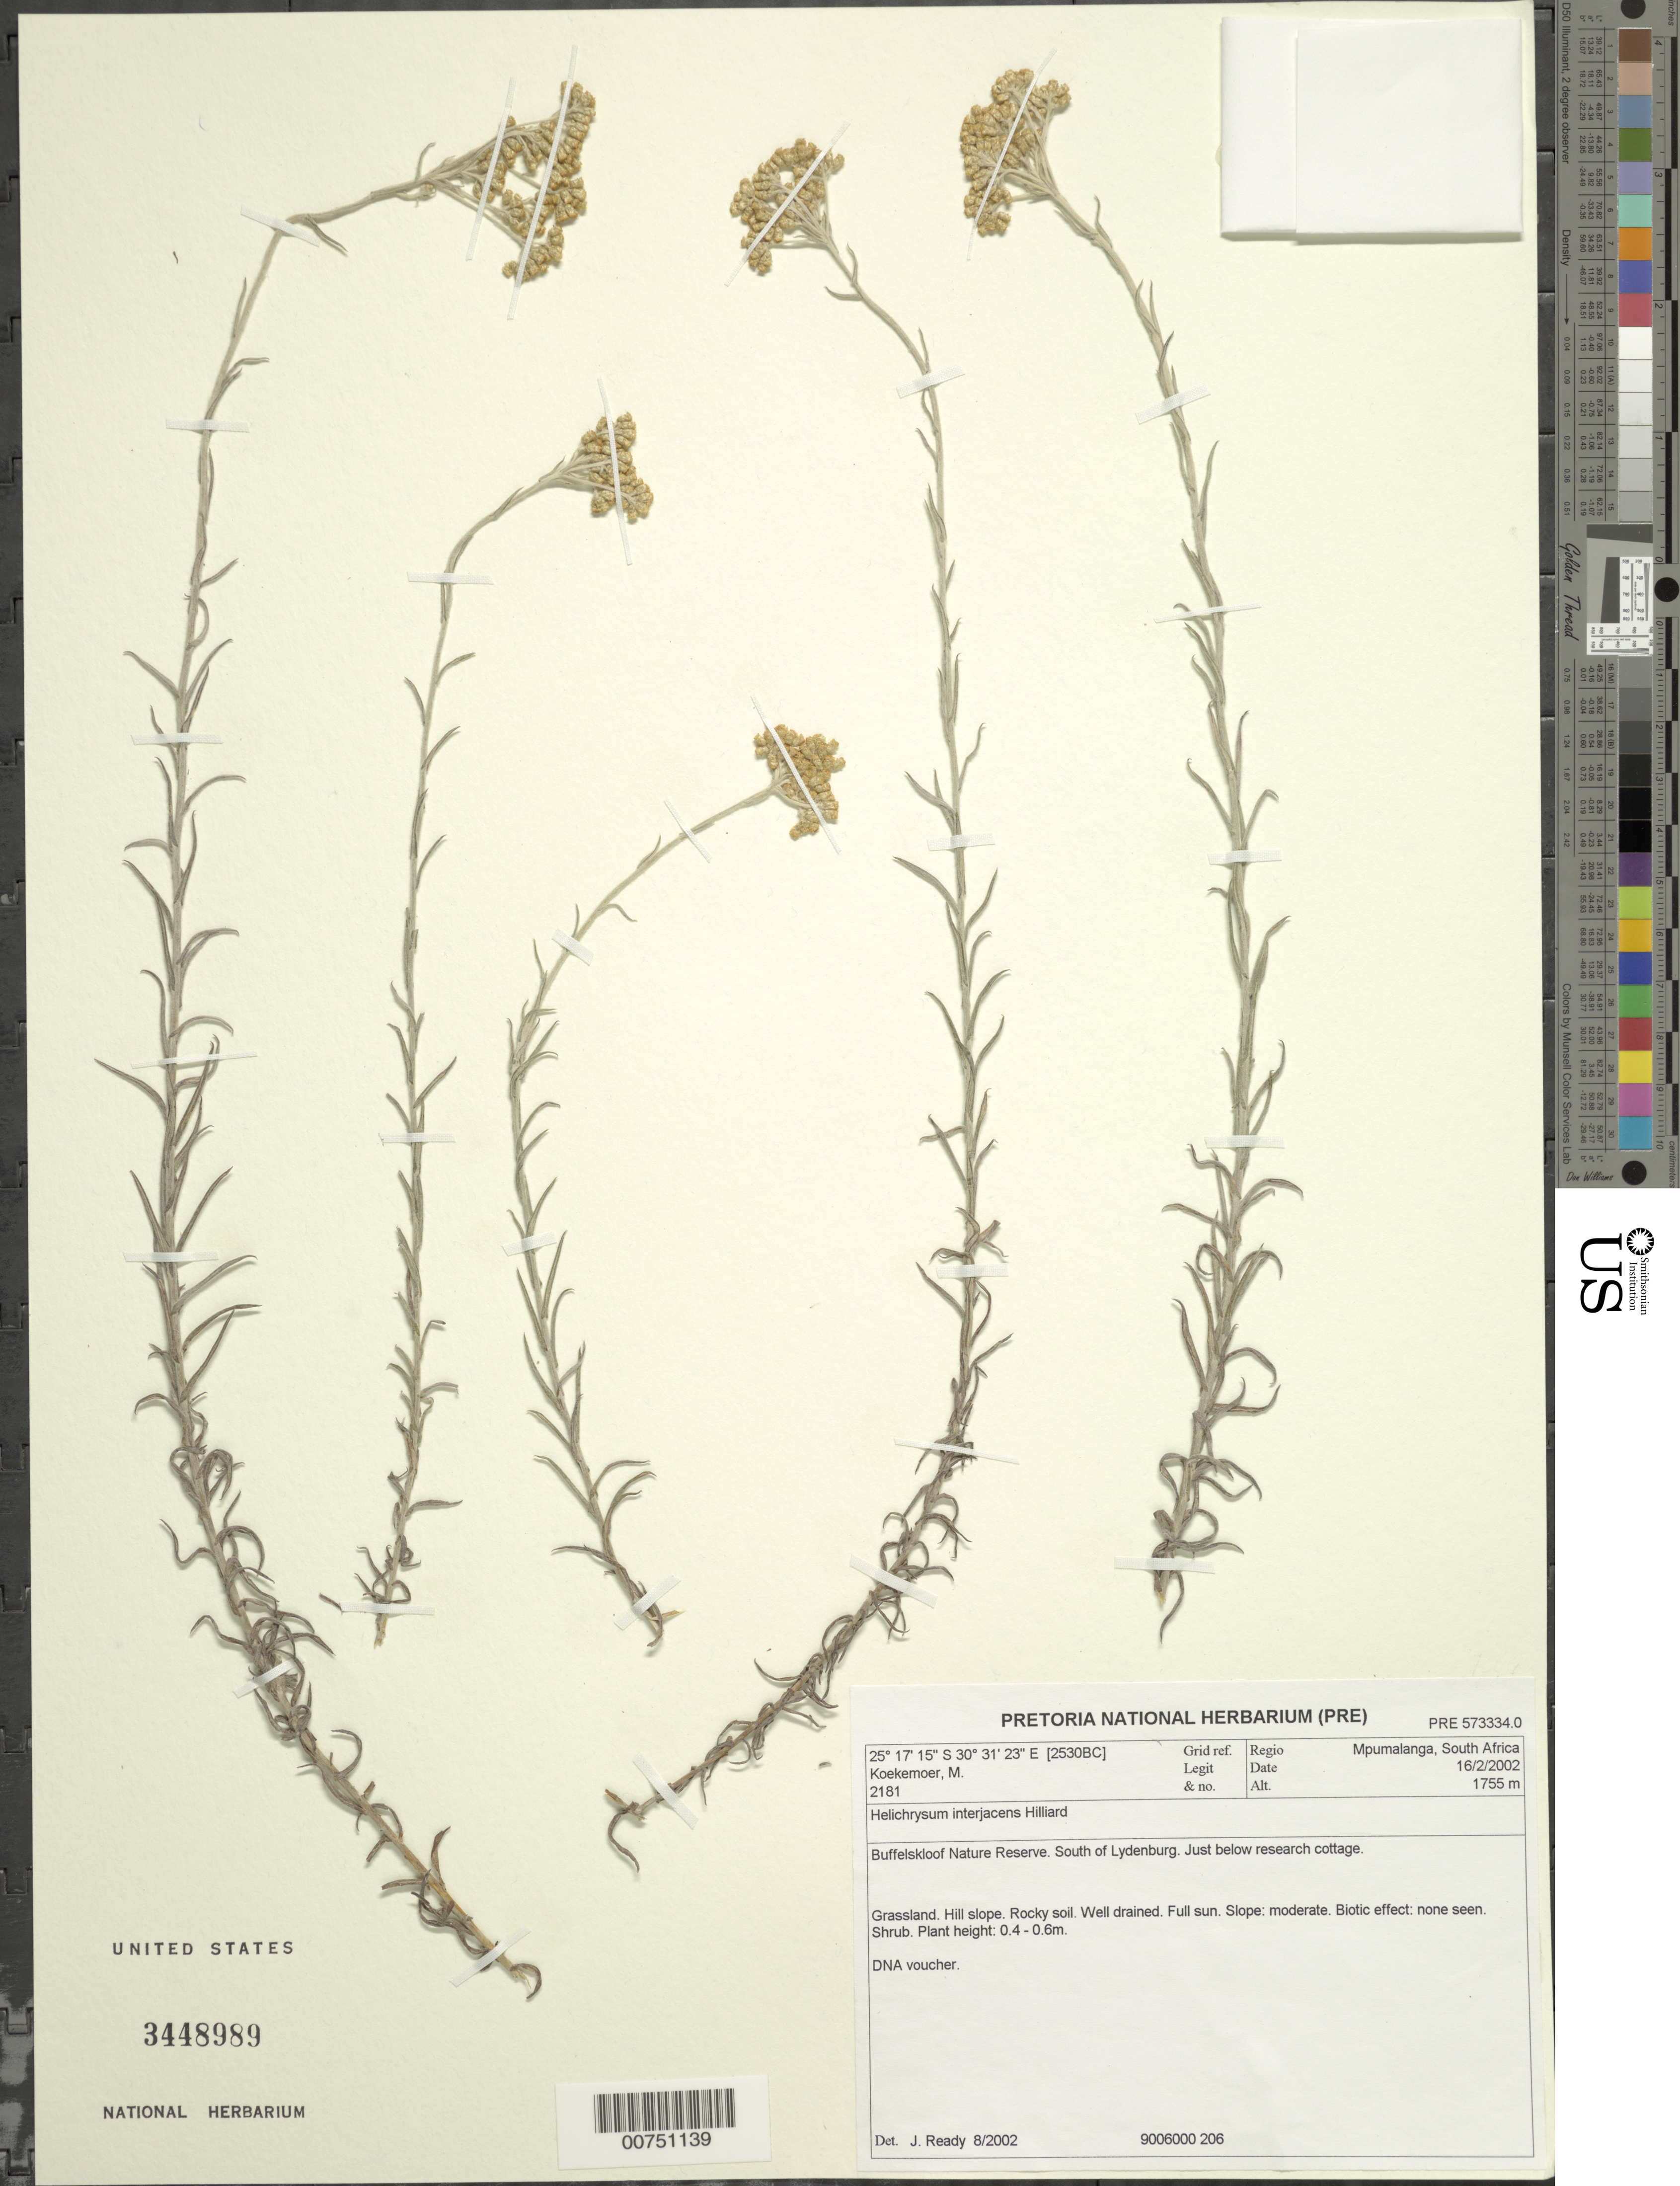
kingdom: Plantae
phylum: Tracheophyta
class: Magnoliopsida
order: Asterales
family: Asteraceae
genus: Helichrysum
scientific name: Helichrysum interjacens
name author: Hilliard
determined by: Ready, J.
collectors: M. Koekemoer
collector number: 2181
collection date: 2002-02-16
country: South Africa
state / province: Mpumalanga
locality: Mpumalanga, Buffelskloof Nature Reserve, S of Lydenburg, just below research cottage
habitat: Grassland; hillslope, rocky soil, well-drained, full sun, moderate slope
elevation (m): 1755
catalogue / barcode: US 3448989